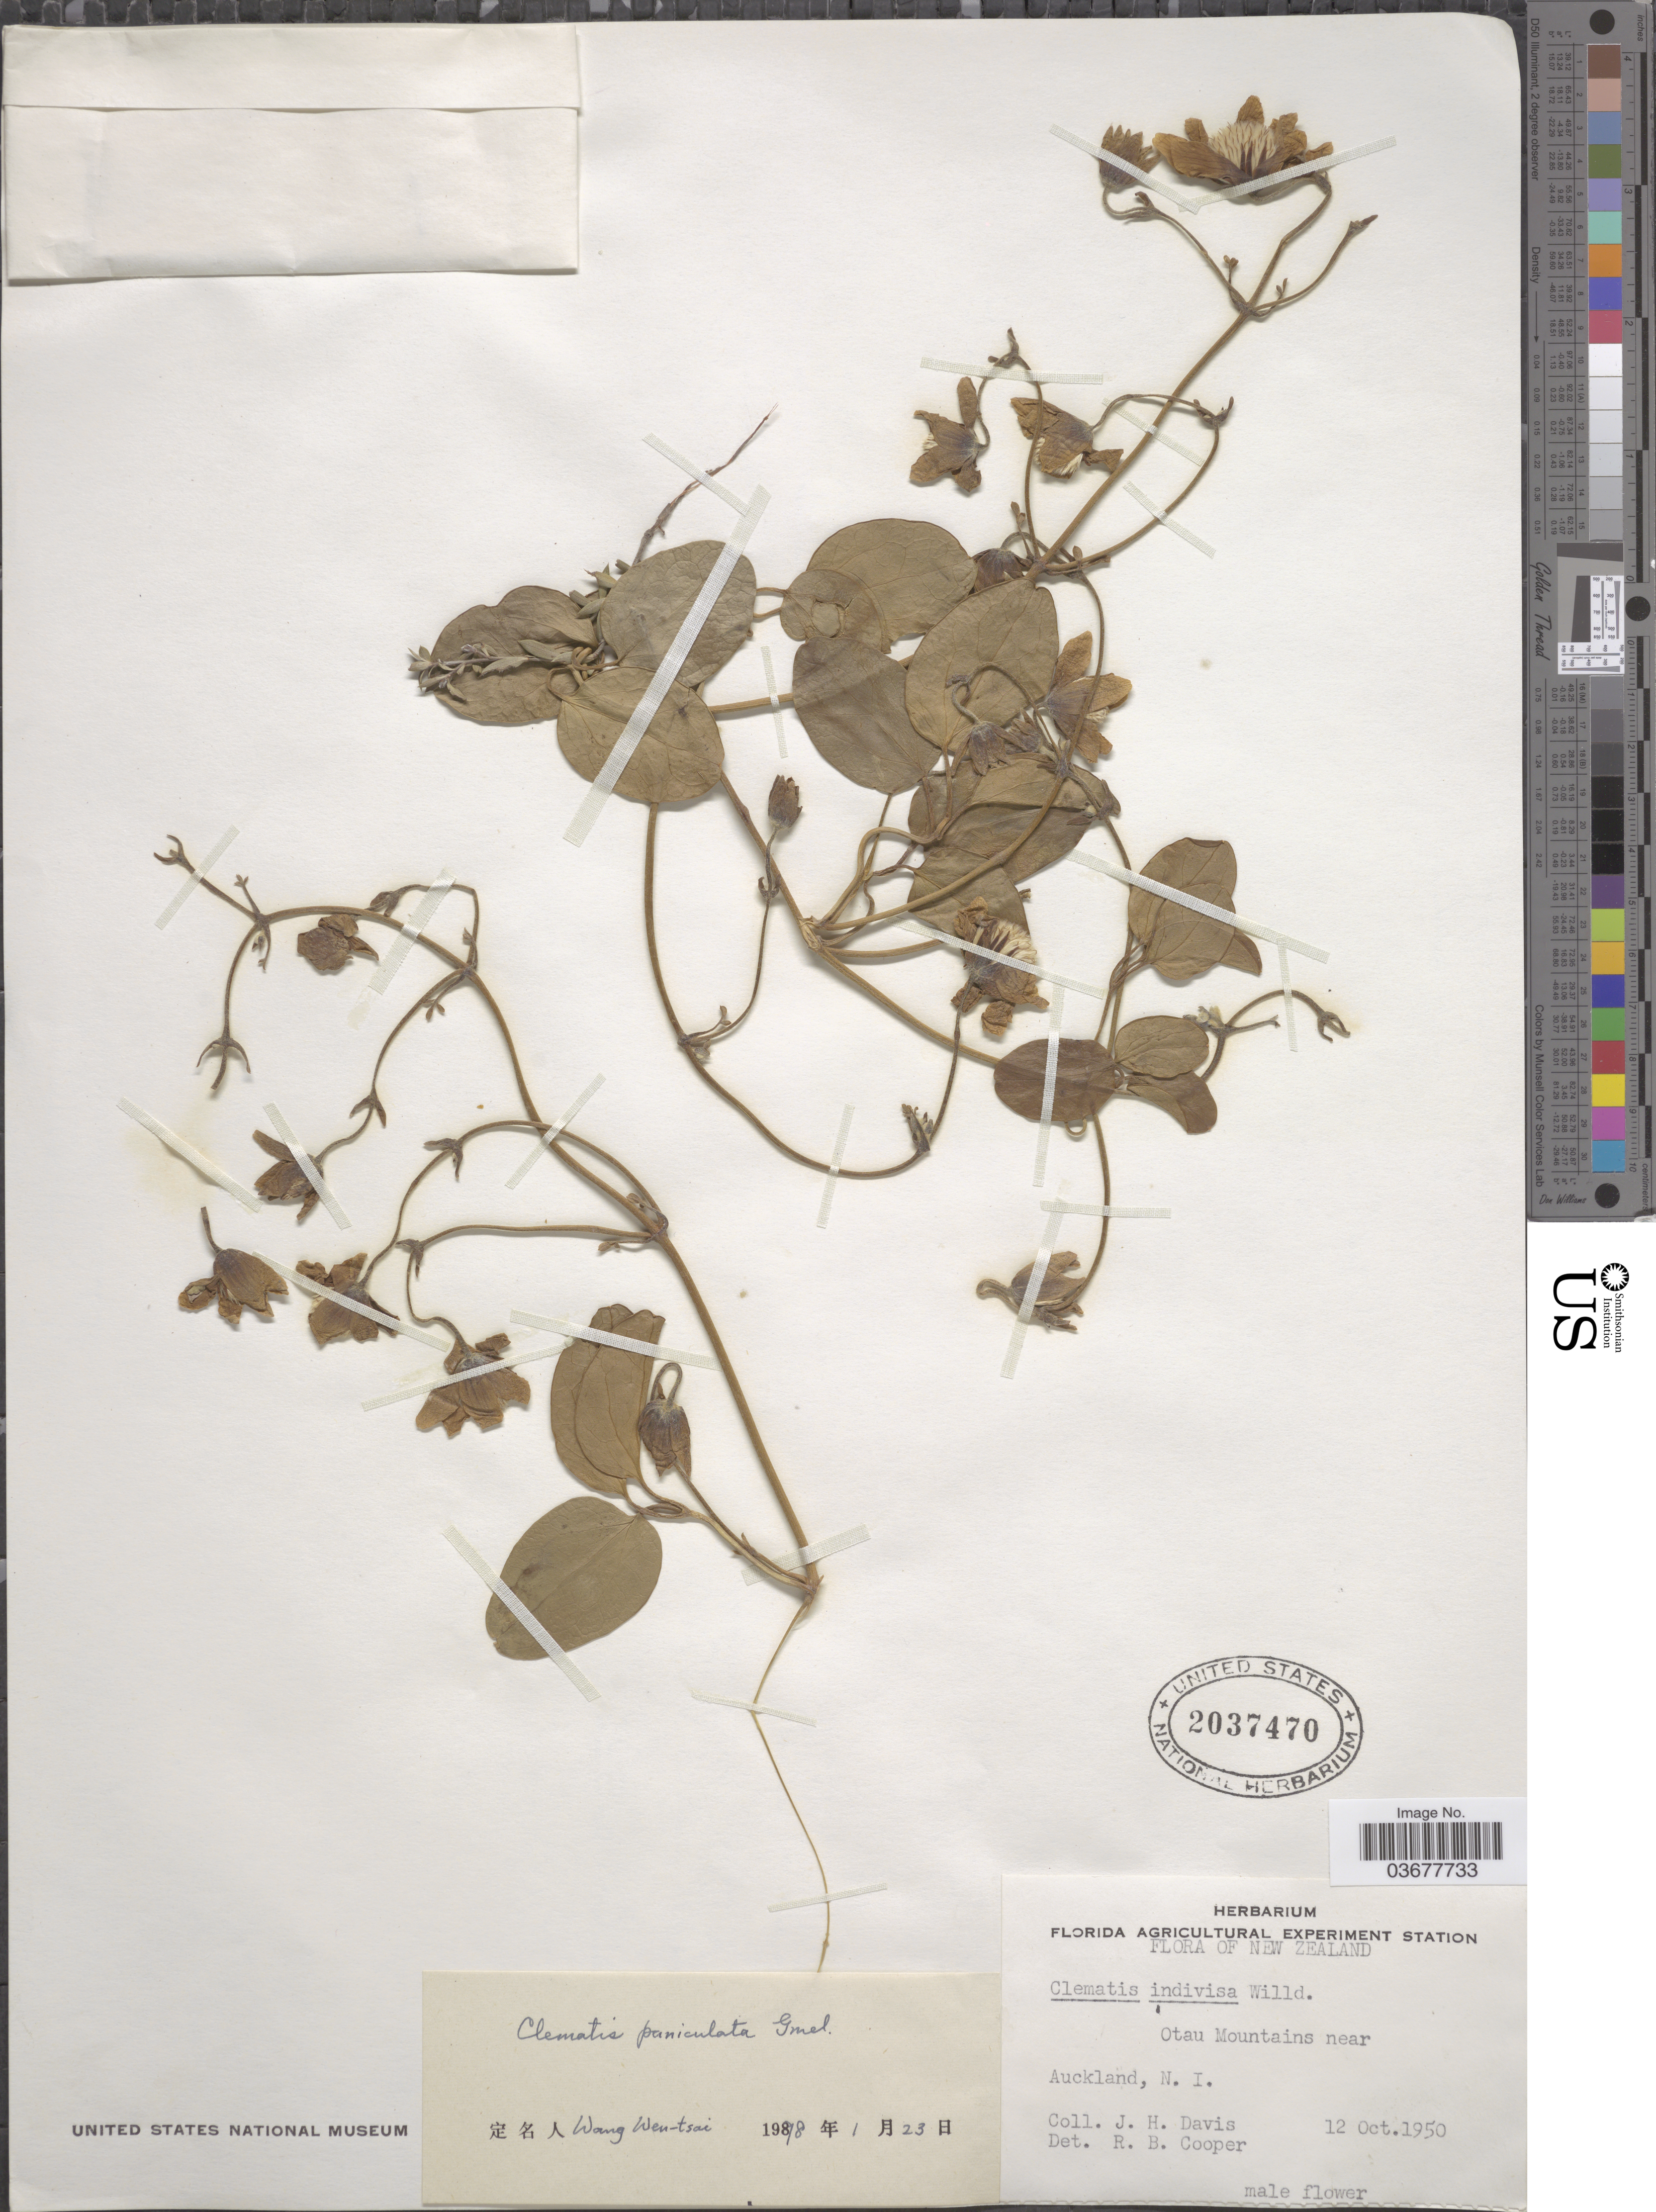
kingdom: Plantae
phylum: Tracheophyta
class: Magnoliopsida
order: Ranunculales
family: Ranunculaceae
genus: Clematis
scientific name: Clematis paniculata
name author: J.F. Gmel.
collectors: J. Davis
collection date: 1950-10-12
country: New Zealand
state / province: Auckland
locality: Otau Mountains near Auckland, N. I.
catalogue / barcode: US 2037470